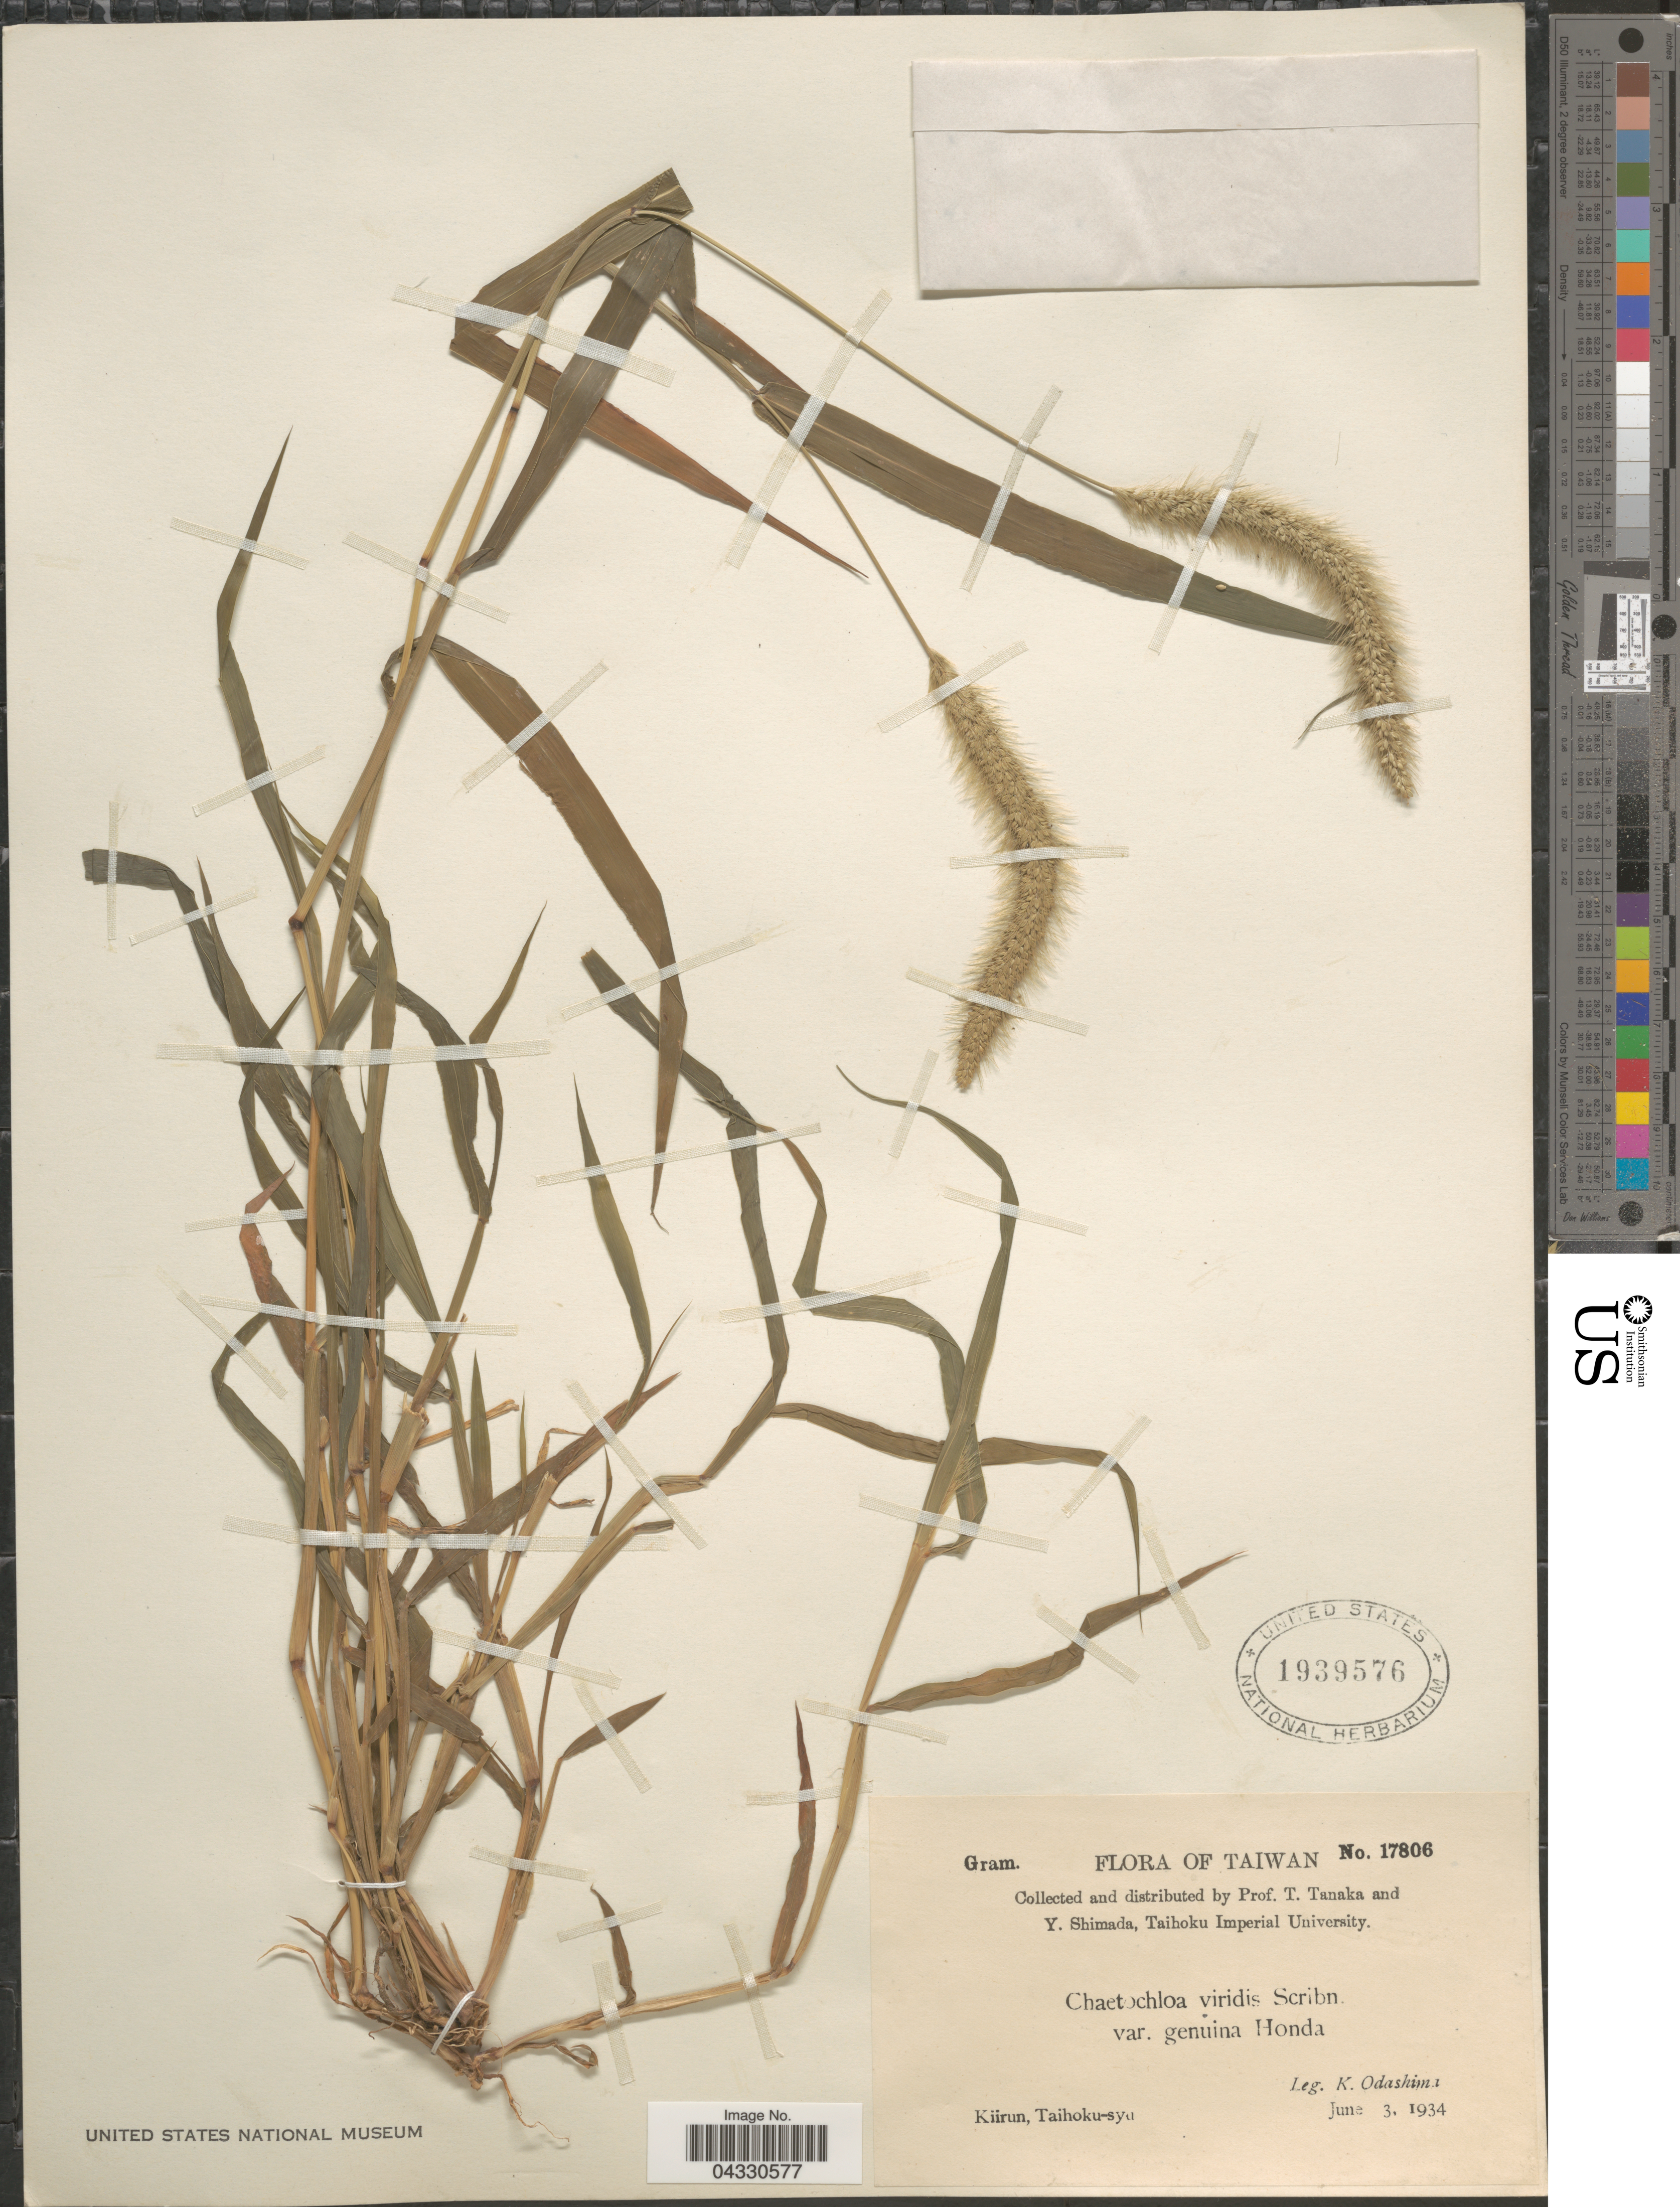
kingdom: Plantae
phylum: Tracheophyta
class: Liliopsida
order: Poales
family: Poaceae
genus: Setaria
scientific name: Setaria viridis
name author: (L.) P. Beauv.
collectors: K. Odashima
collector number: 17806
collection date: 1934-06-03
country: Taiwan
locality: Kiirun, Taihoku-syu.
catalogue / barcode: US 1939576